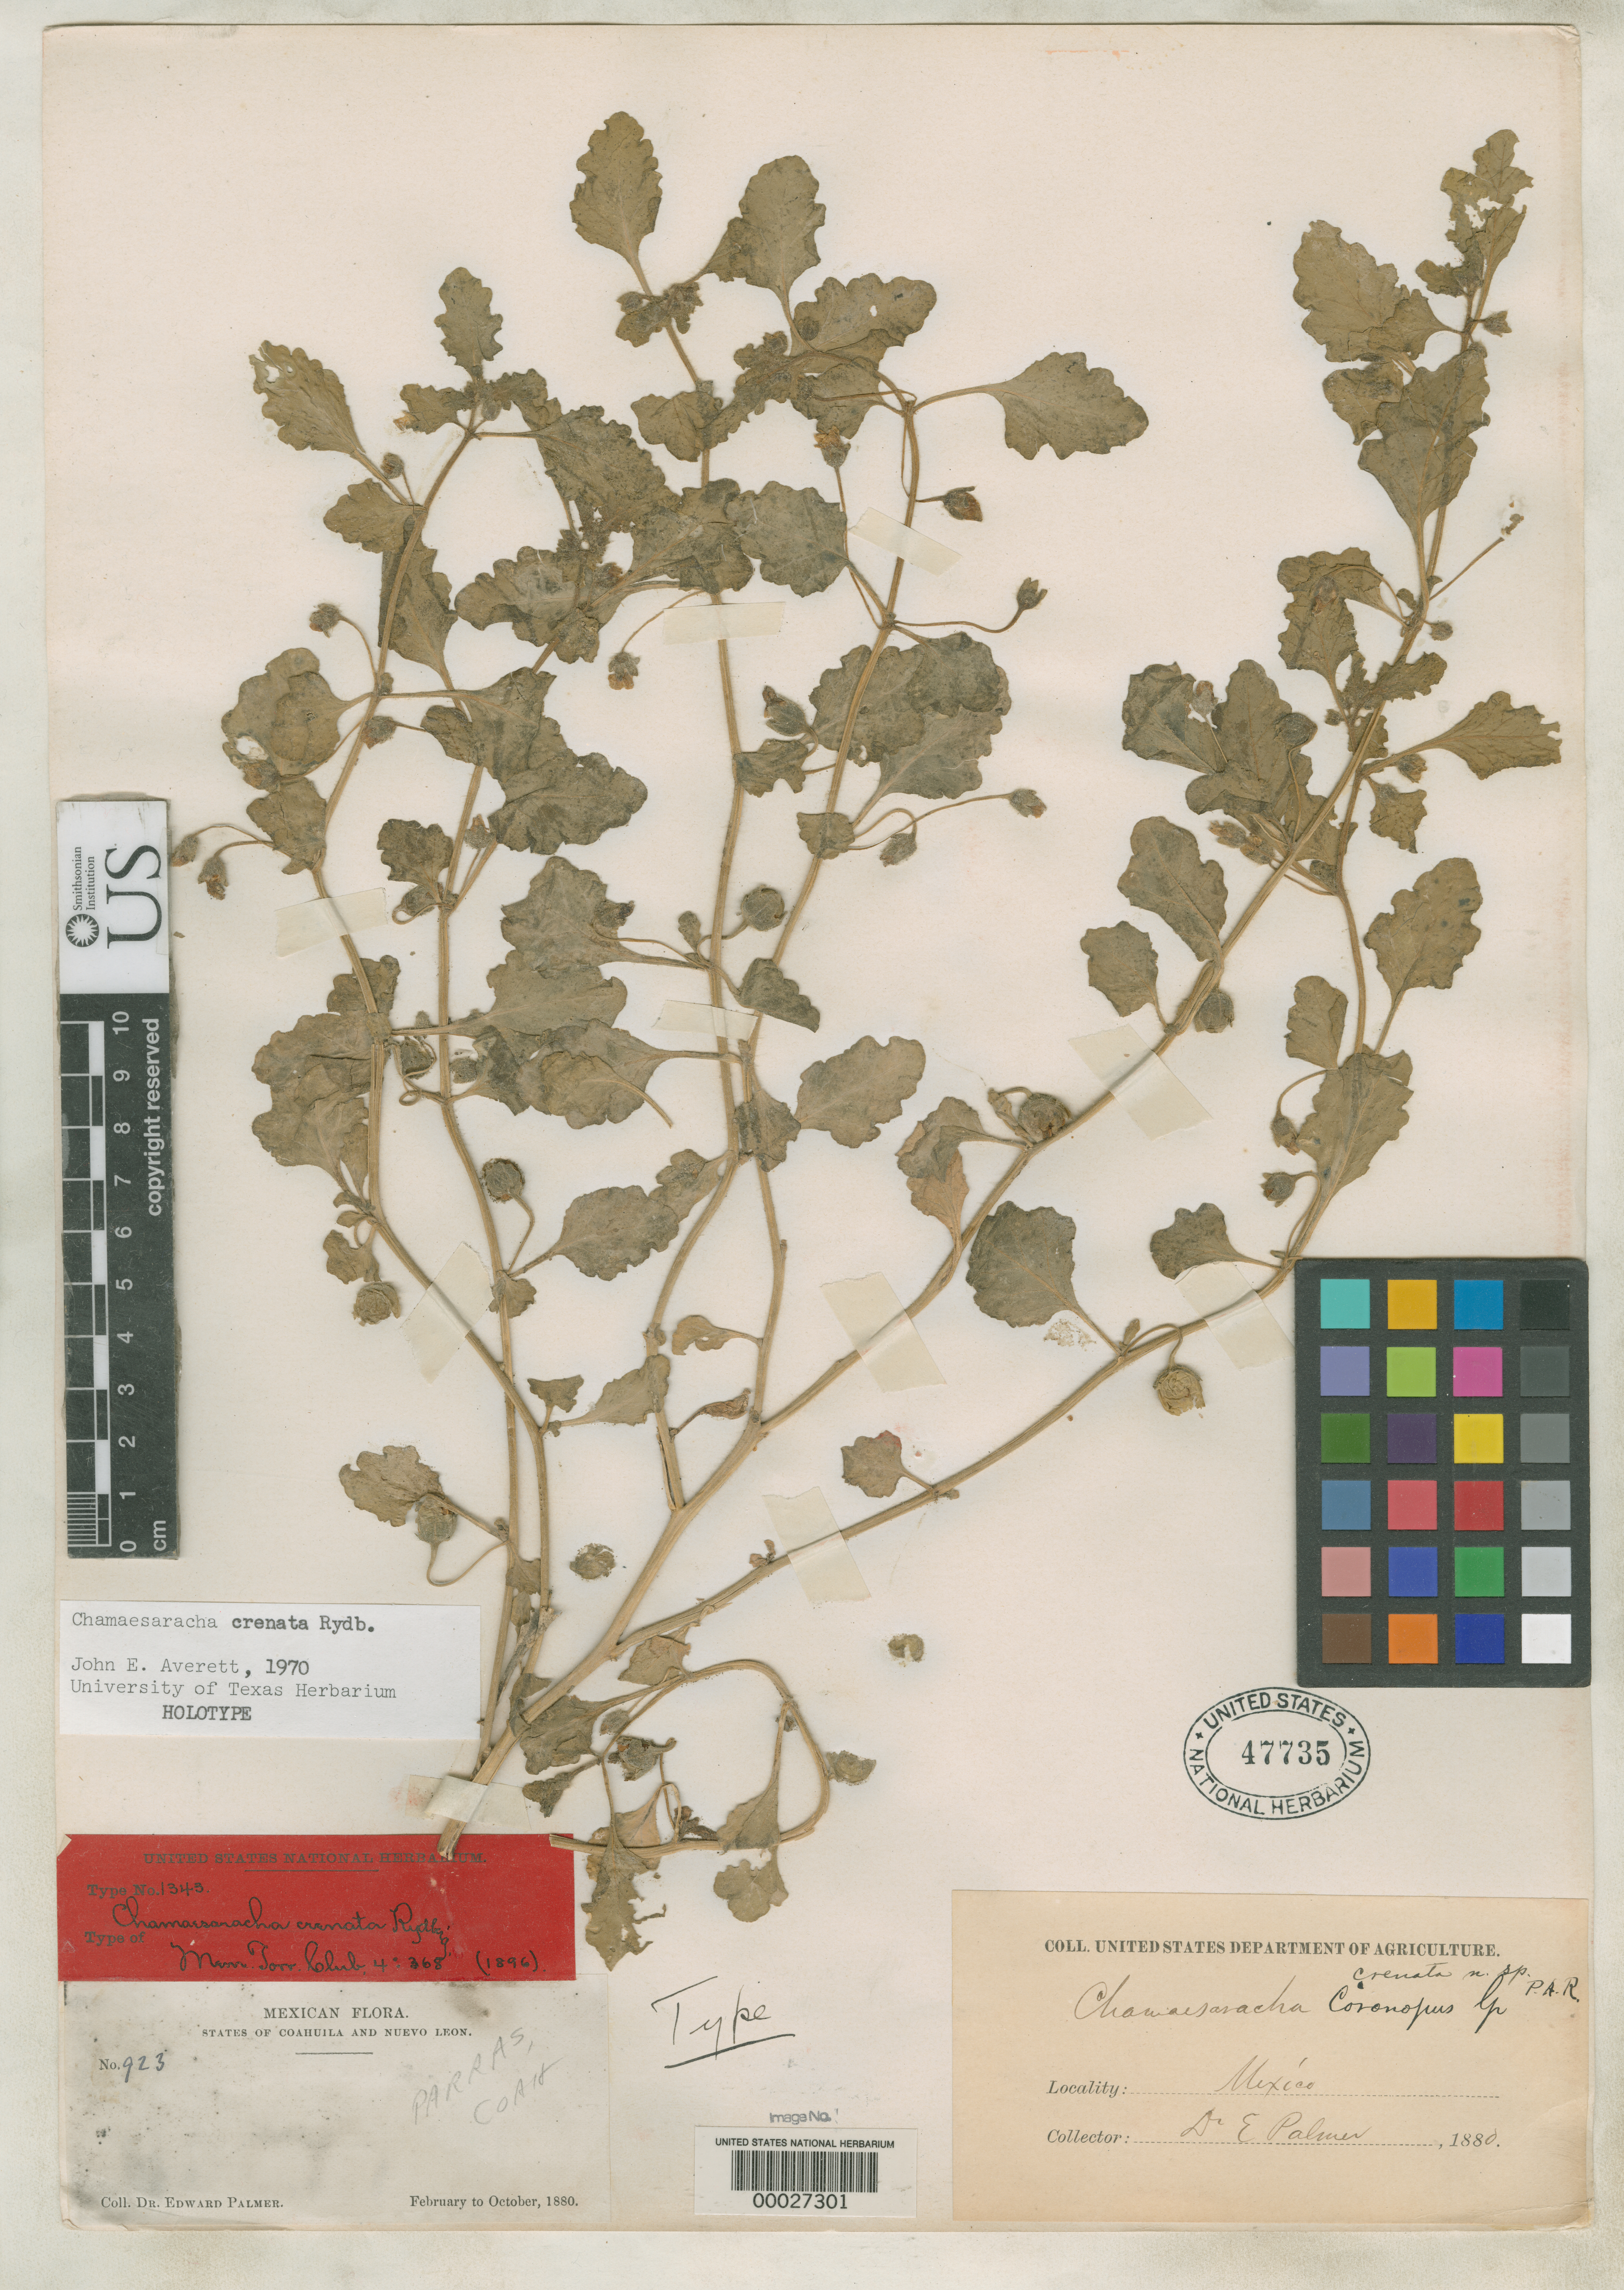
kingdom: Plantae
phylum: Tracheophyta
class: Magnoliopsida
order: Solanales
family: Solanaceae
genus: Chamaesaracha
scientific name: Chamaesaracha crenata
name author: Rydb.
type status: Holotype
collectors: E. Palmer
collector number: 923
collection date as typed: Feb 1880 to -- Oct 1880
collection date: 1880-02/1880-10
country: Mexico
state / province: Coahuila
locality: Saltillo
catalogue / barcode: US 47735